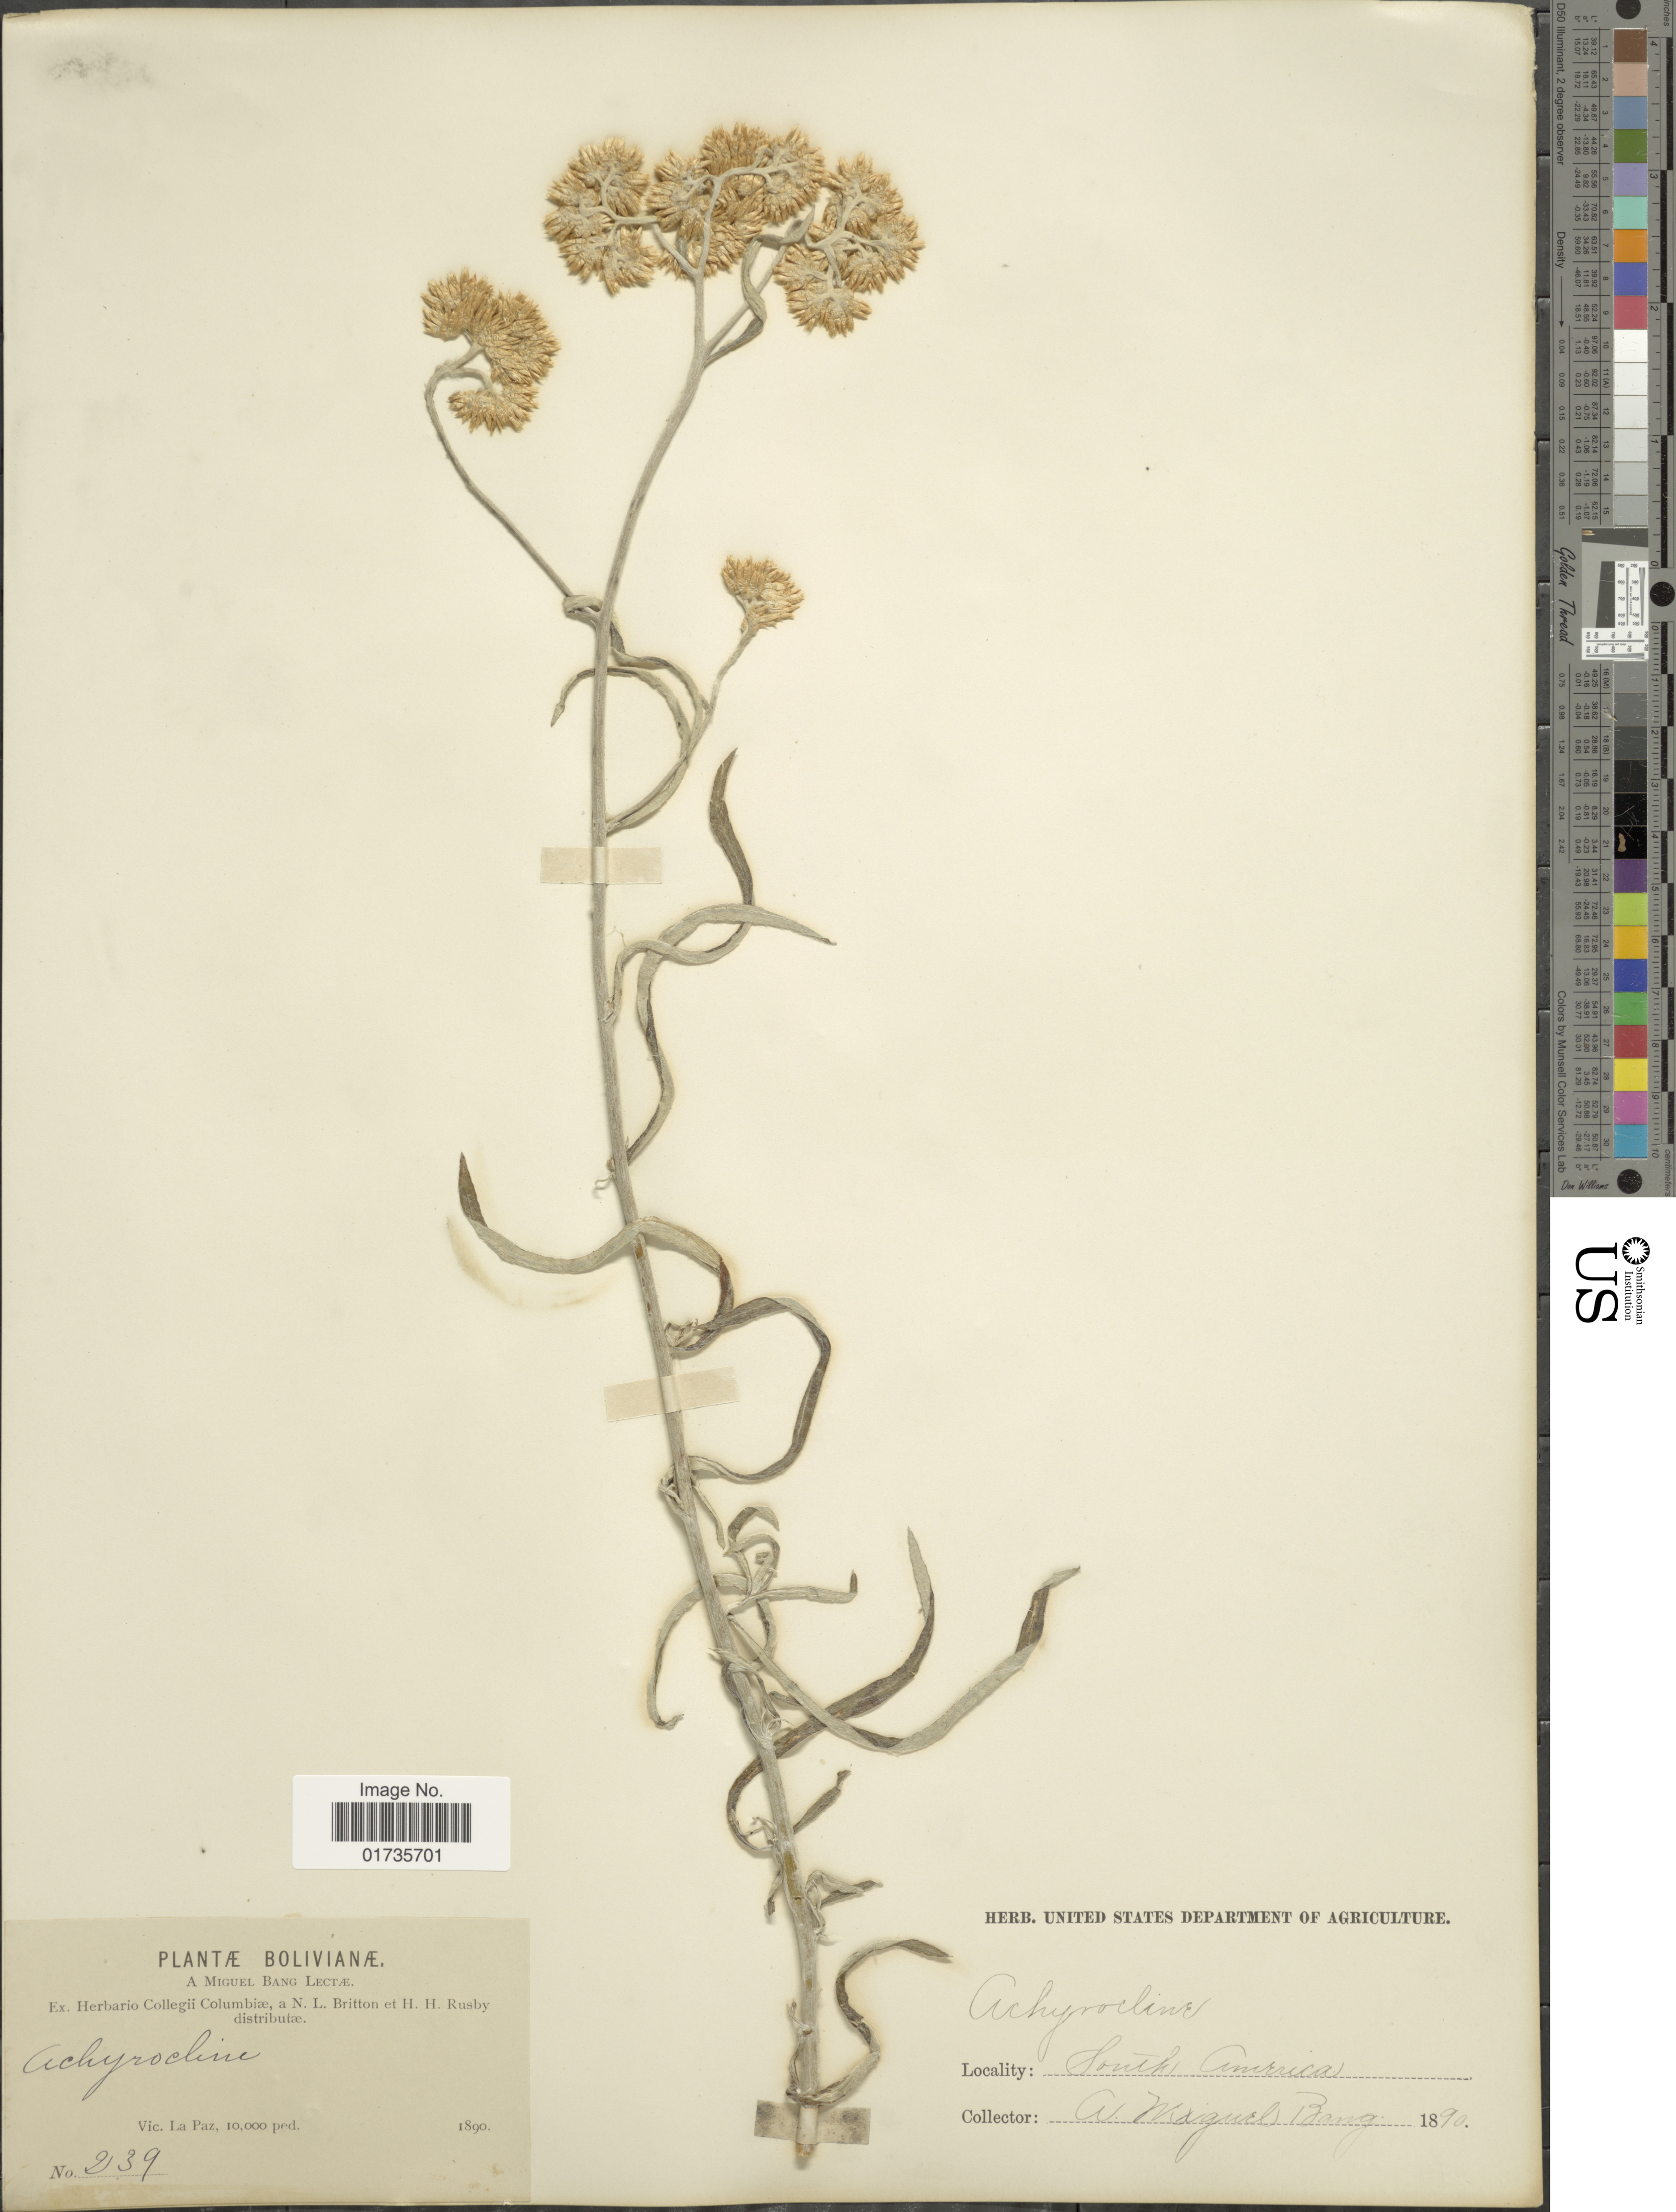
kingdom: Plantae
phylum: Tracheophyta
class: Magnoliopsida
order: Asterales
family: Asteraceae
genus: Achyrocline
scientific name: Achyrocline satureioides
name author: (Lam.) DC.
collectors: M. Bang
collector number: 239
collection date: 1890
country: Bolivia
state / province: La Paz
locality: Vic. La Paz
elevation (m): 3048